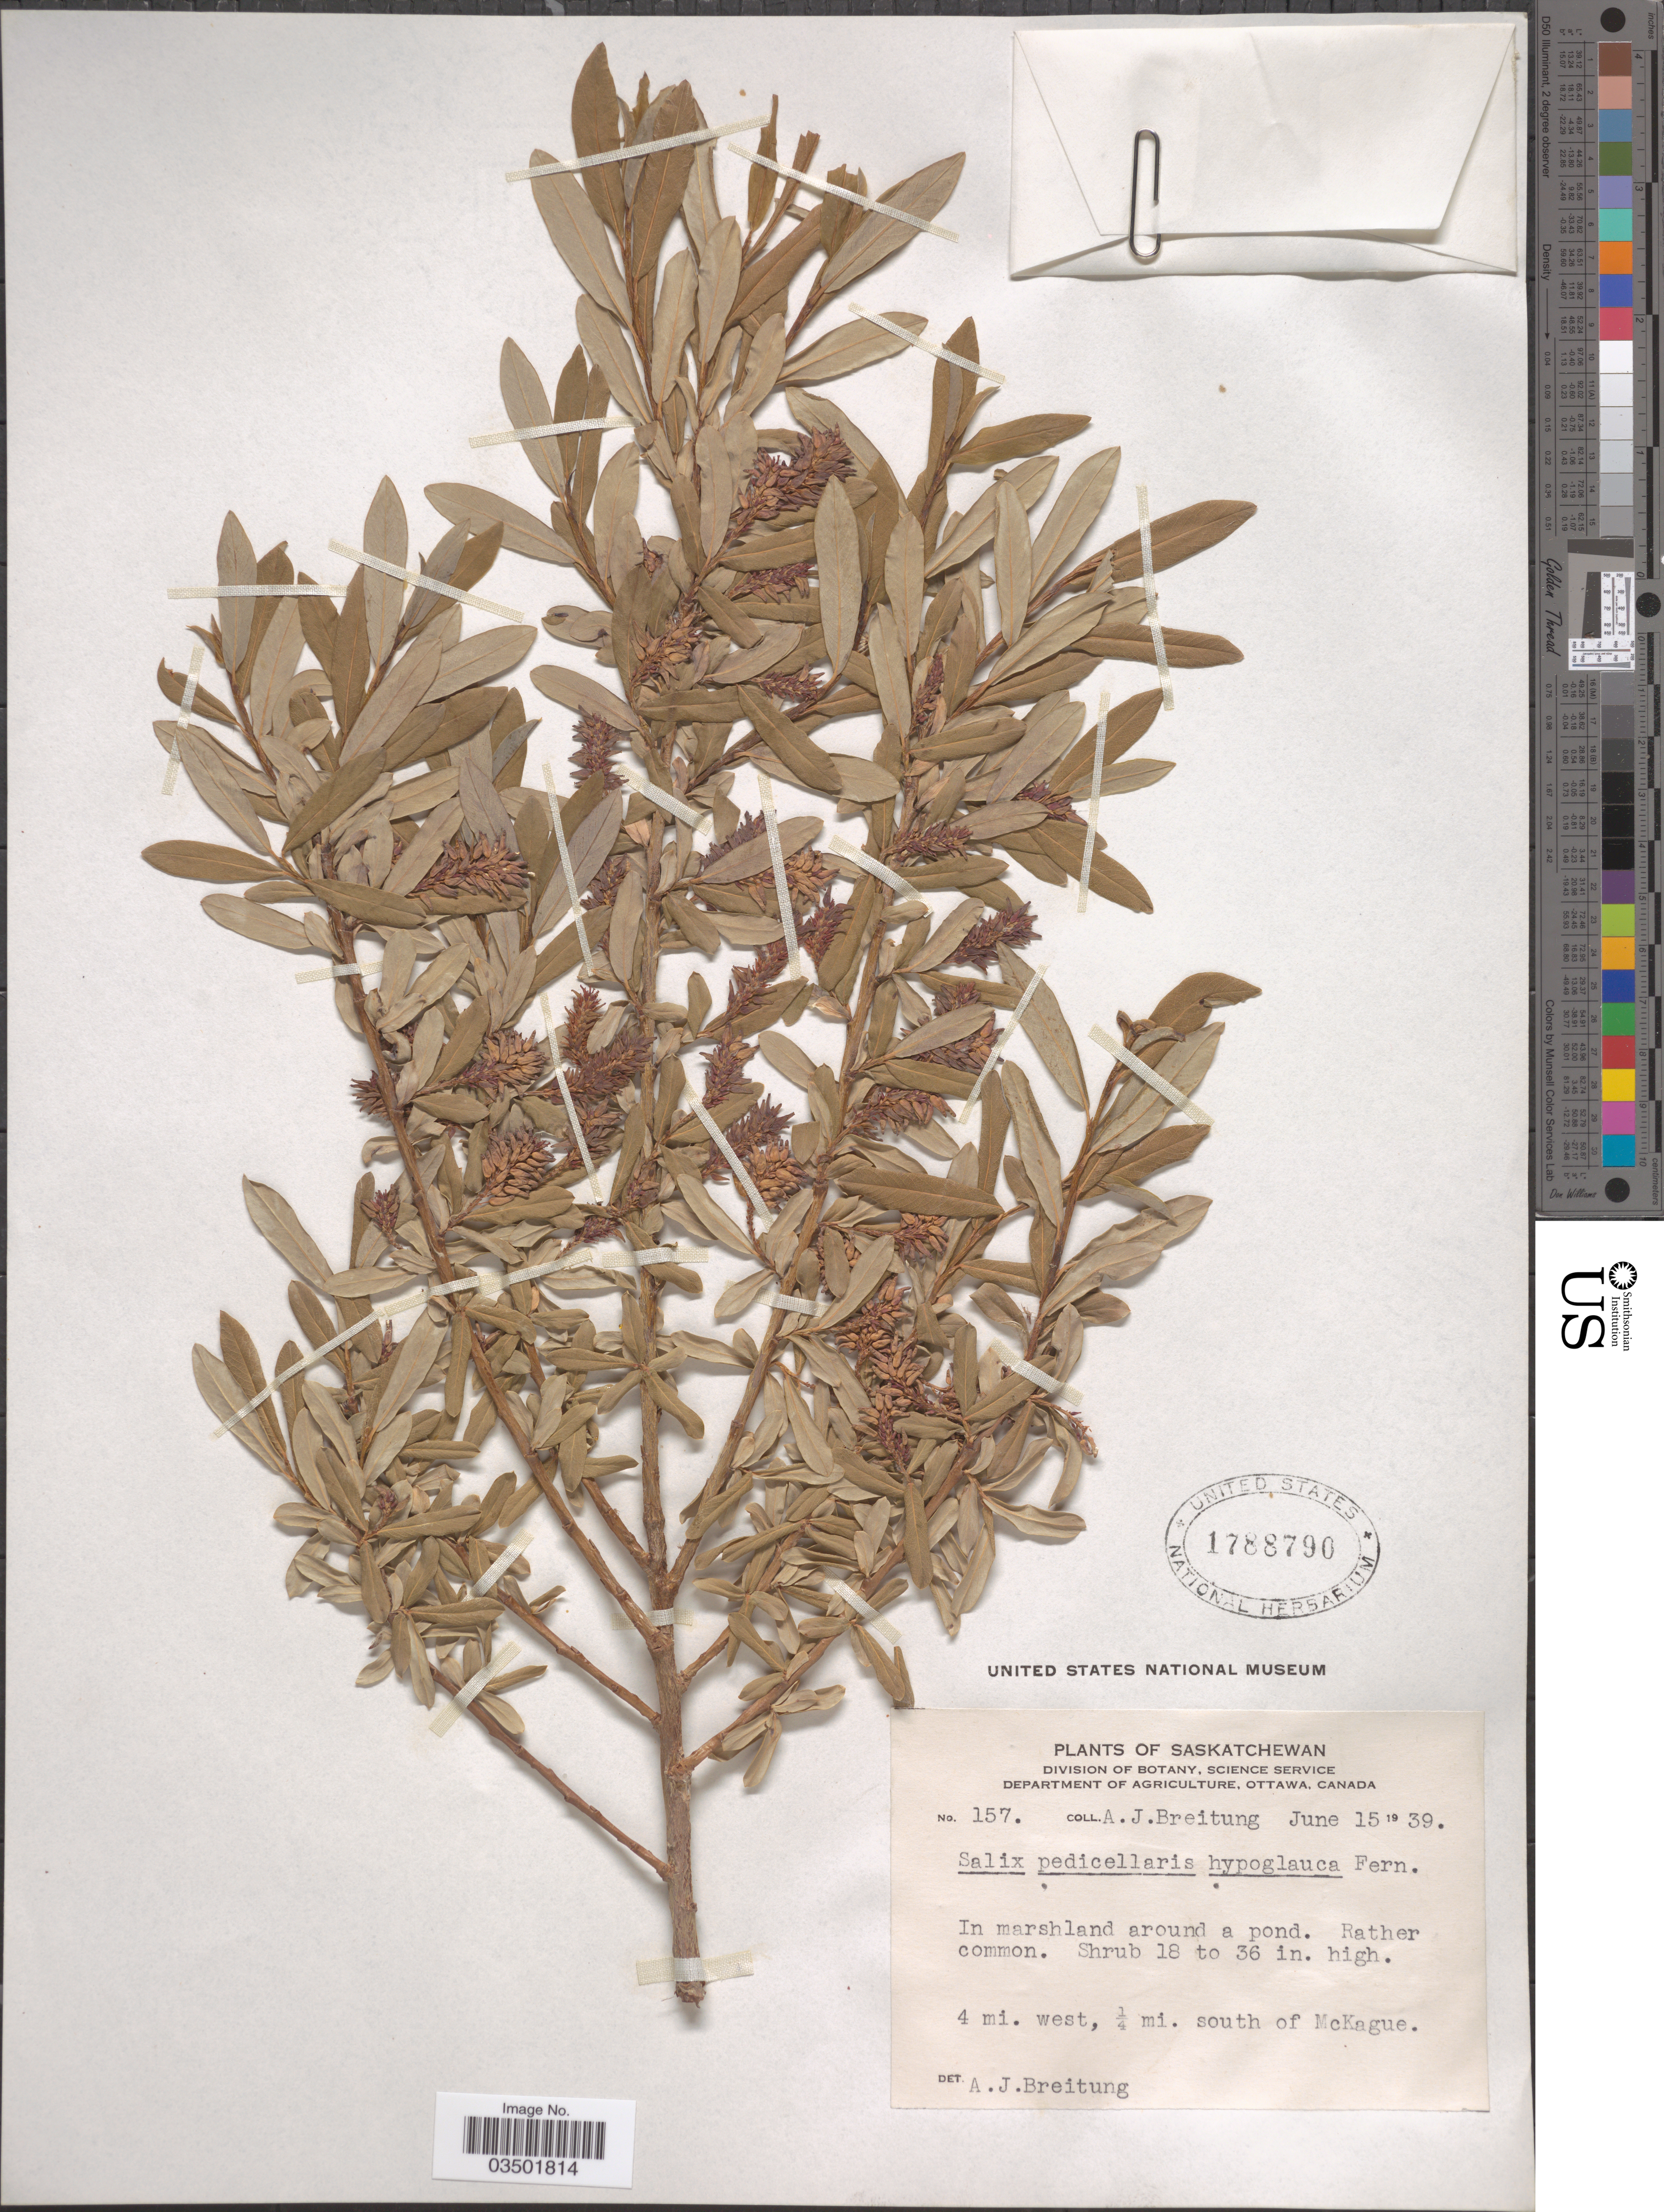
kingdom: Plantae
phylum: Tracheophyta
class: Magnoliopsida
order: Malpighiales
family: Salicaceae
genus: Salix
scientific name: Salix pedicellaris var. hypoglauca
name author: Fernald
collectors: A. Breitung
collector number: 157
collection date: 1939-06-15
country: Canada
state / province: Saskatchewan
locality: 4 mi. west, ¼ mi. south of McKague.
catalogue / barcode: US 1788790